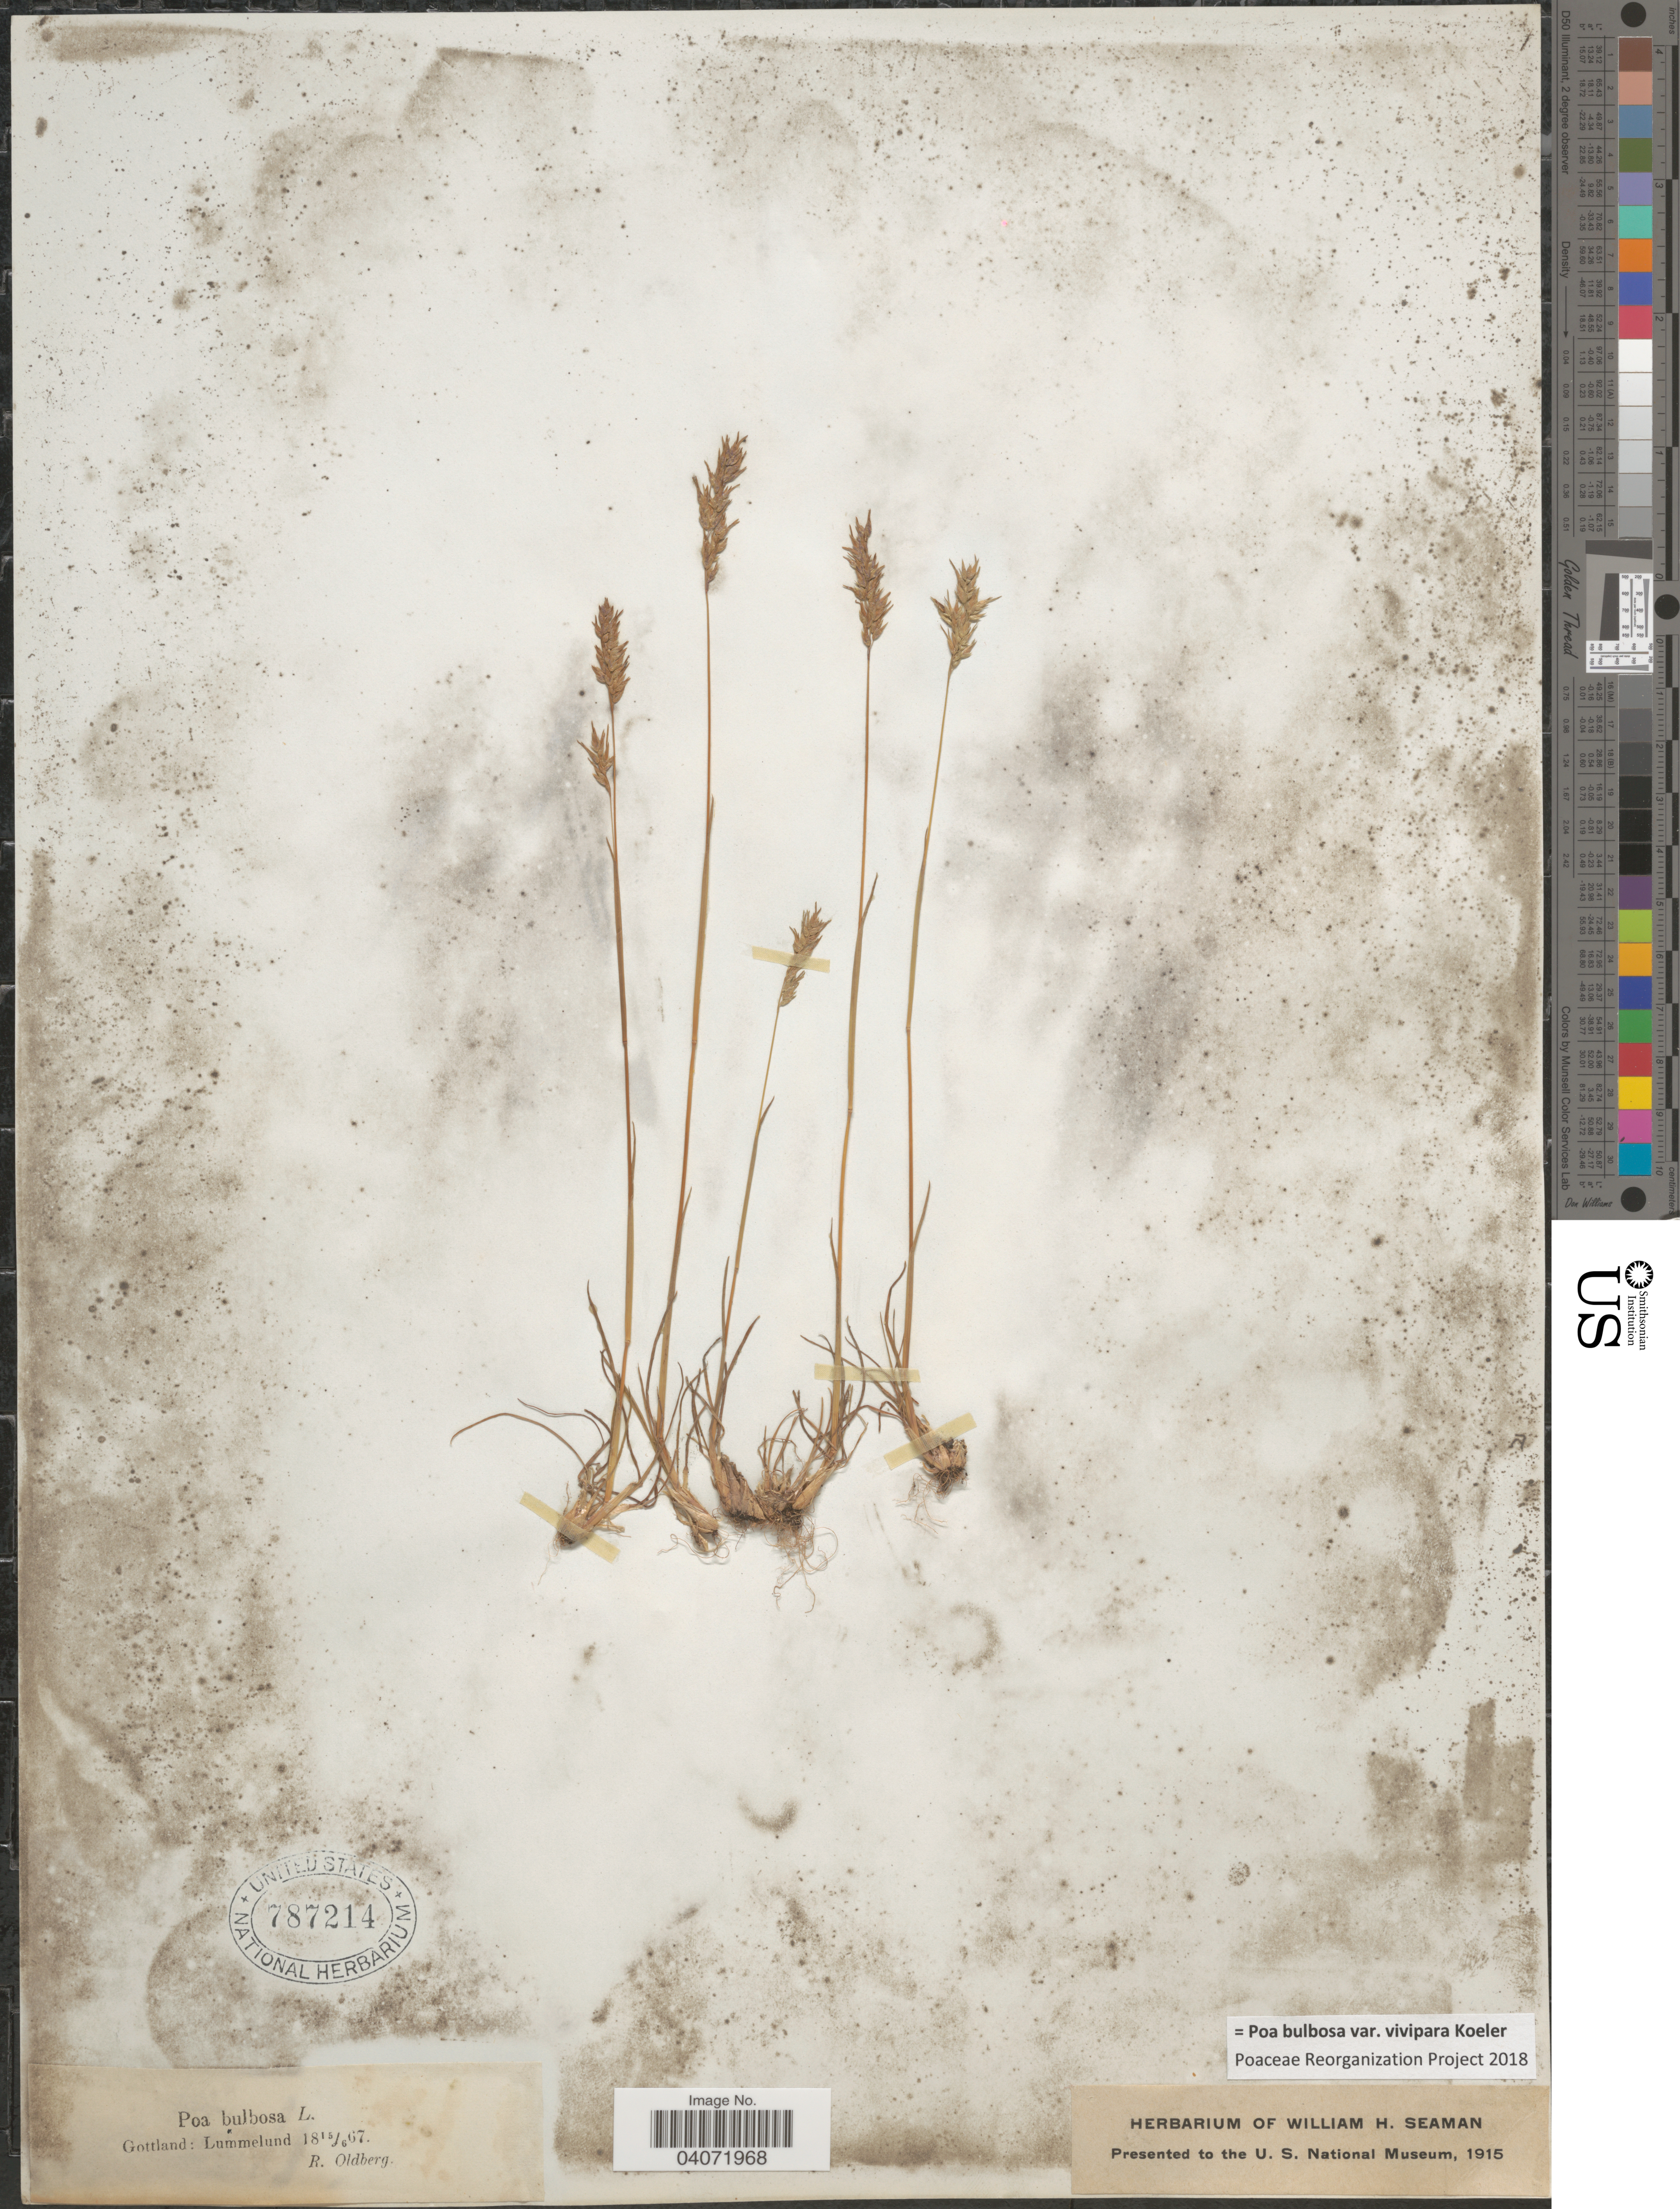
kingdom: Plantae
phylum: Tracheophyta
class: Liliopsida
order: Poales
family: Poaceae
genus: Poa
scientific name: Poa bulbosa subsp. bulbosa var. vivipara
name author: Koeler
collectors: R. Oldberg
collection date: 1867-06-15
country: Sweden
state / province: Gotland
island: Gotland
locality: Gottland:Lummelund.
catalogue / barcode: US 787214